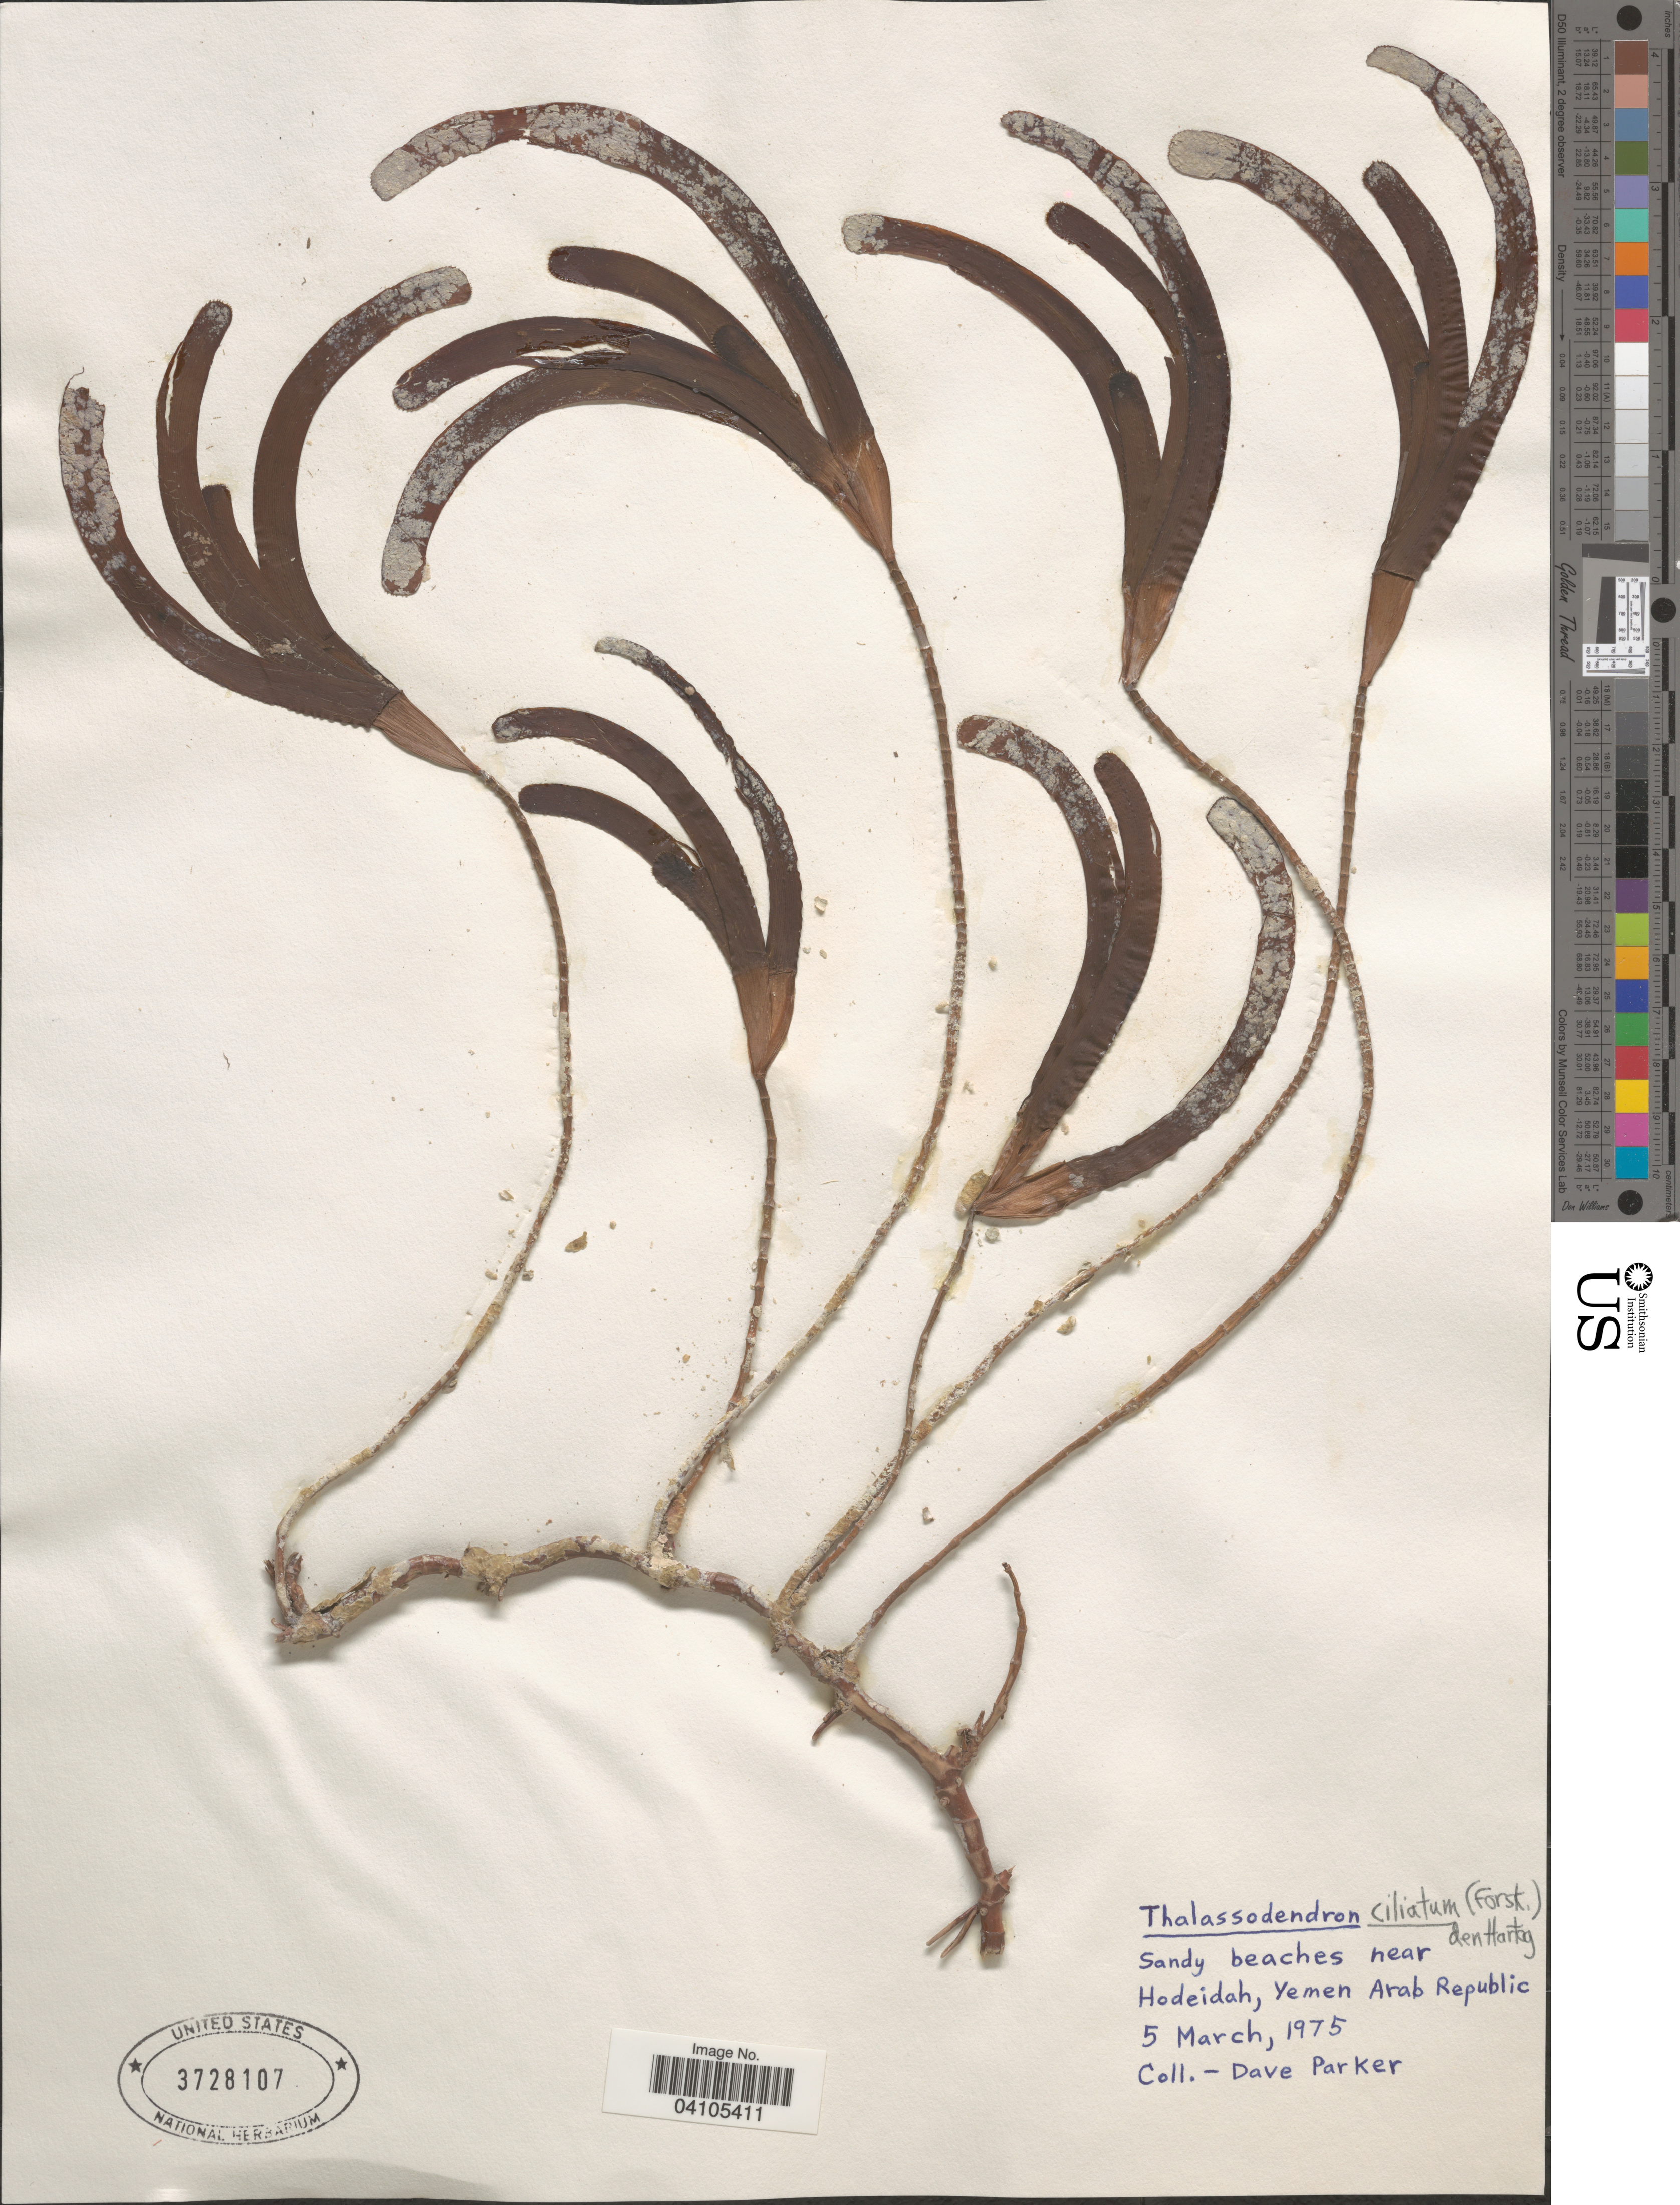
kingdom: Plantae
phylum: Tracheophyta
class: Liliopsida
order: Alismatales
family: Cymodoceaceae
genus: Thalassodendron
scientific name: Thalassodendron ciliatum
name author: (Forssk.) Hartog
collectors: D. Parker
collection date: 1975-03-05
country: Yemen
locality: Sandy beaches near Hodeidah, Yemen Arab Republic.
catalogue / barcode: US 3728107